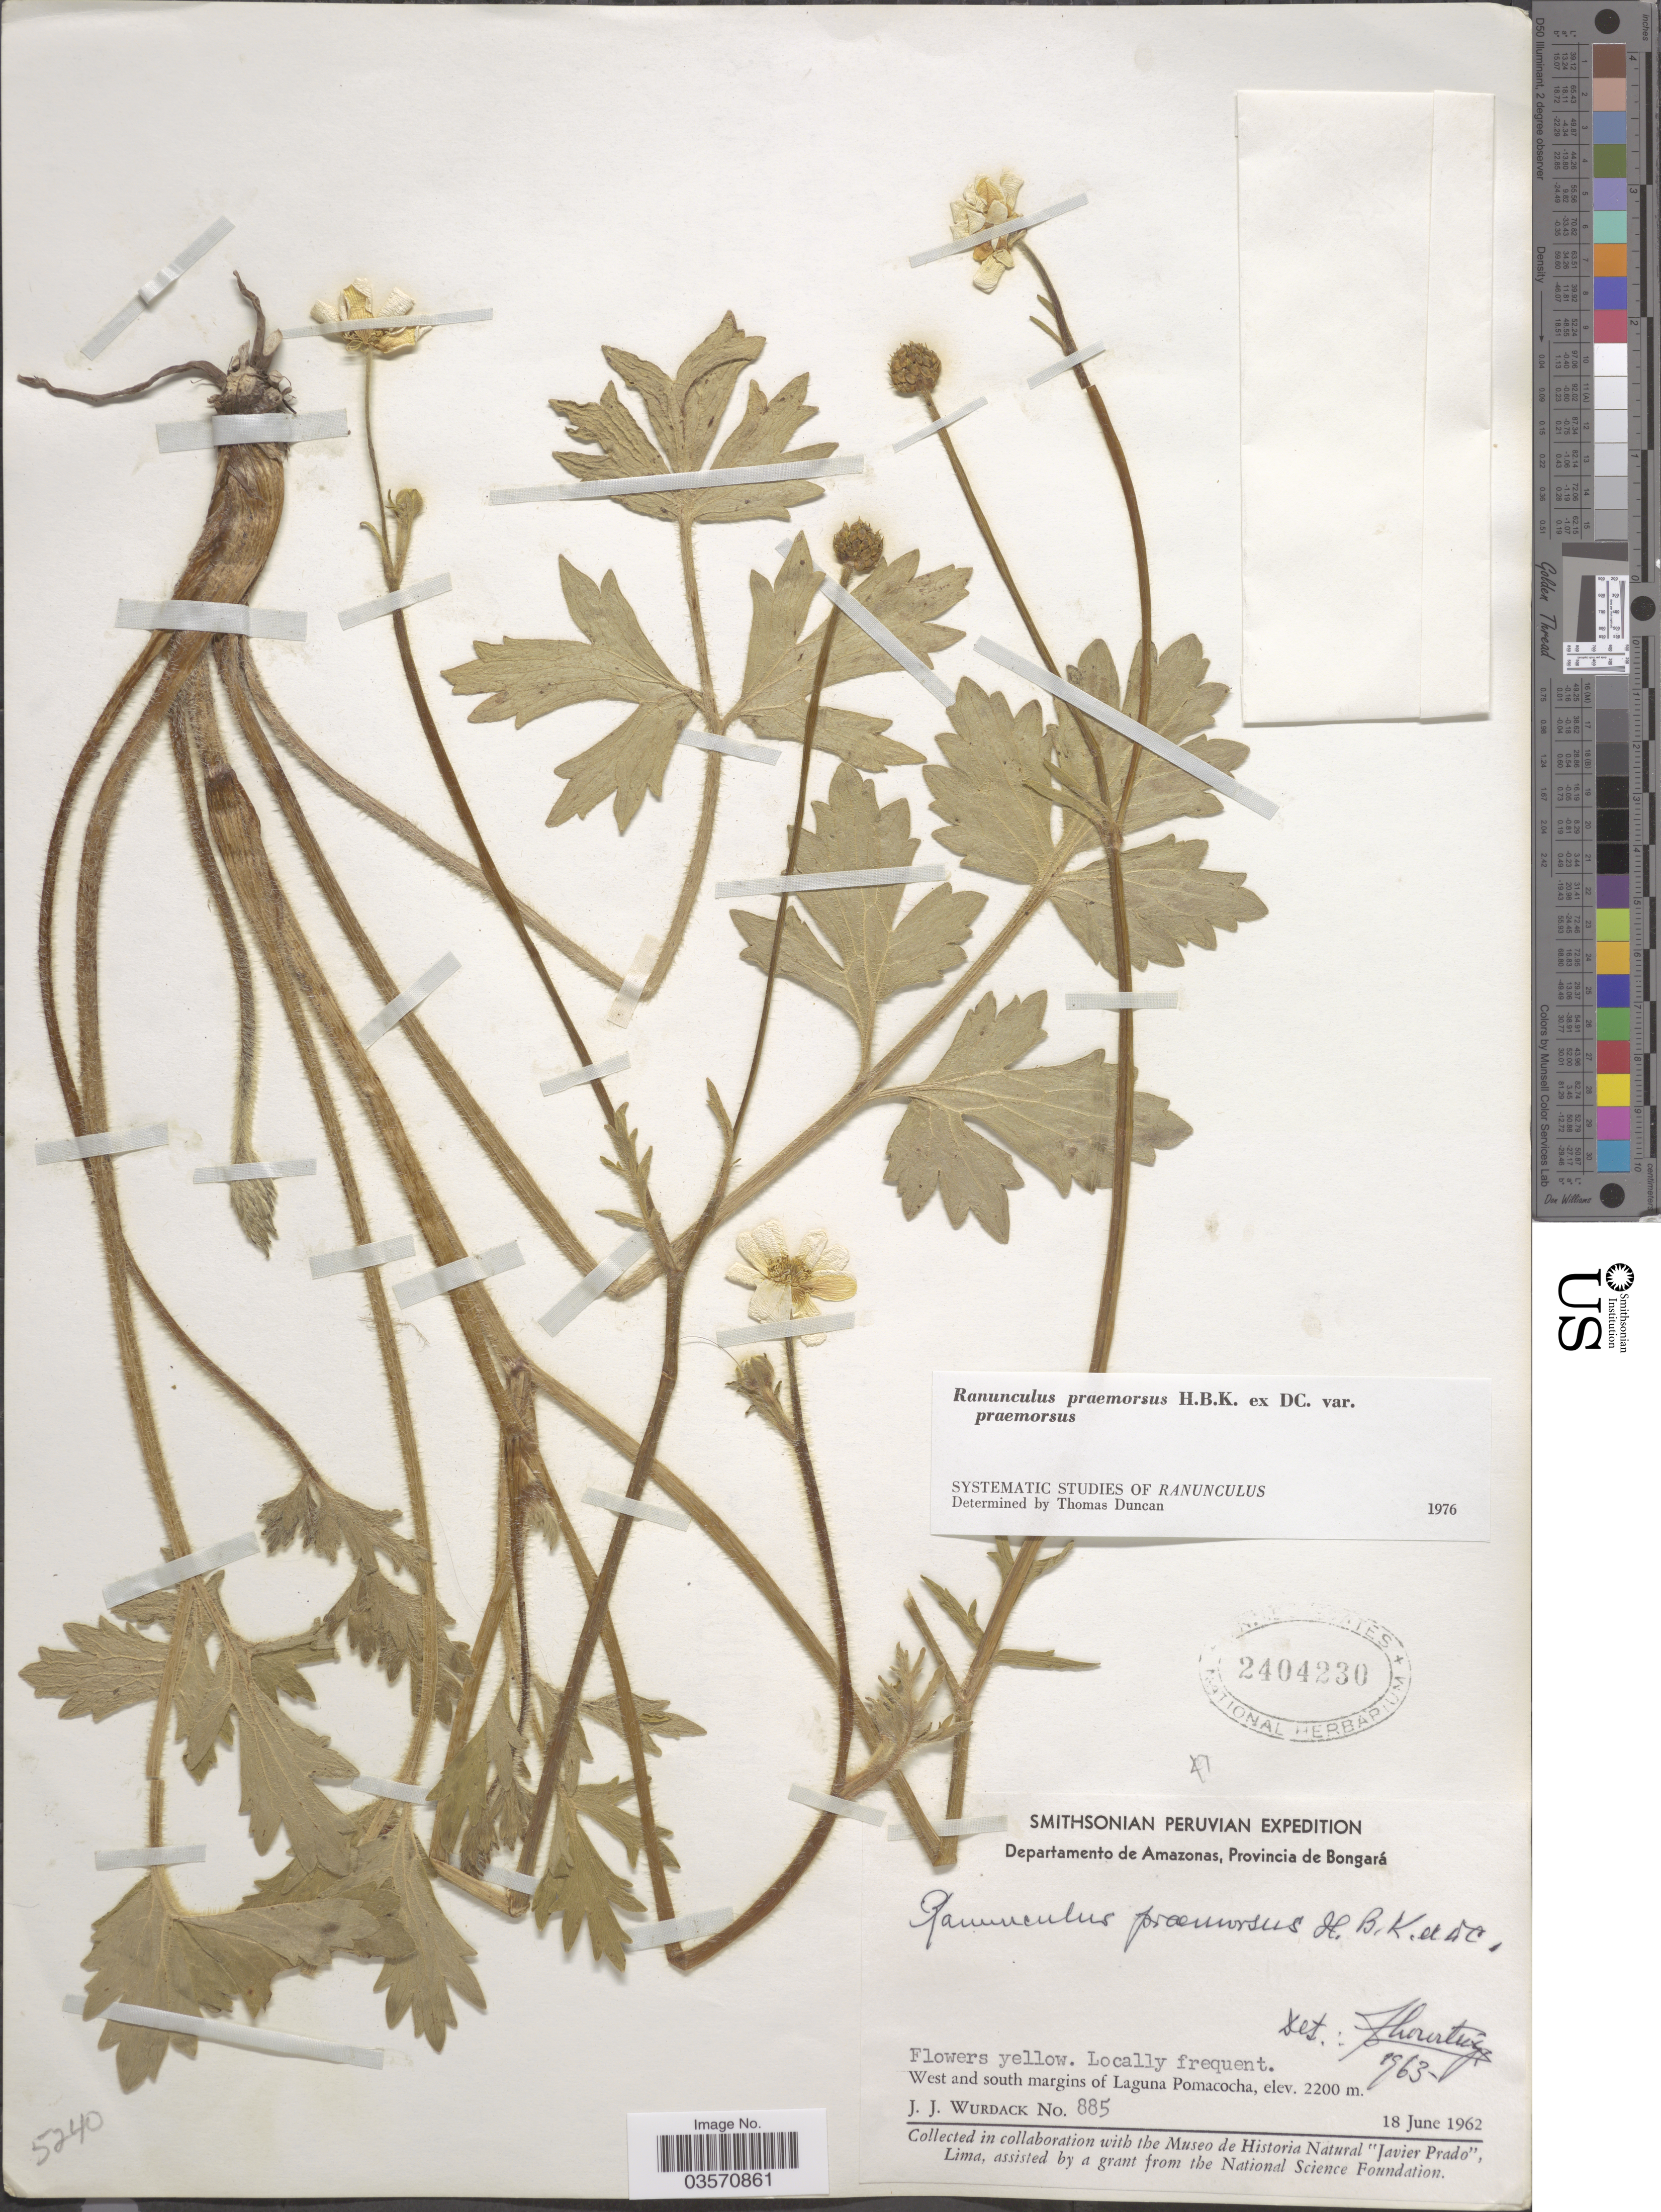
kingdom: Plantae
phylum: Tracheophyta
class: Magnoliopsida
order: Ranunculales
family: Ranunculaceae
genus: Ranunculus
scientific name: Ranunculus praemorsus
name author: Kunth ex DC.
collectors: J. J. Wurdack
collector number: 885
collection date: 1962-06-18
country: Peru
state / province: Amazonas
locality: Departamento de Amazonas, Provincia de Bongará. West and south margins of Laguna Pomacocha.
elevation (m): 2200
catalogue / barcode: US 2404230